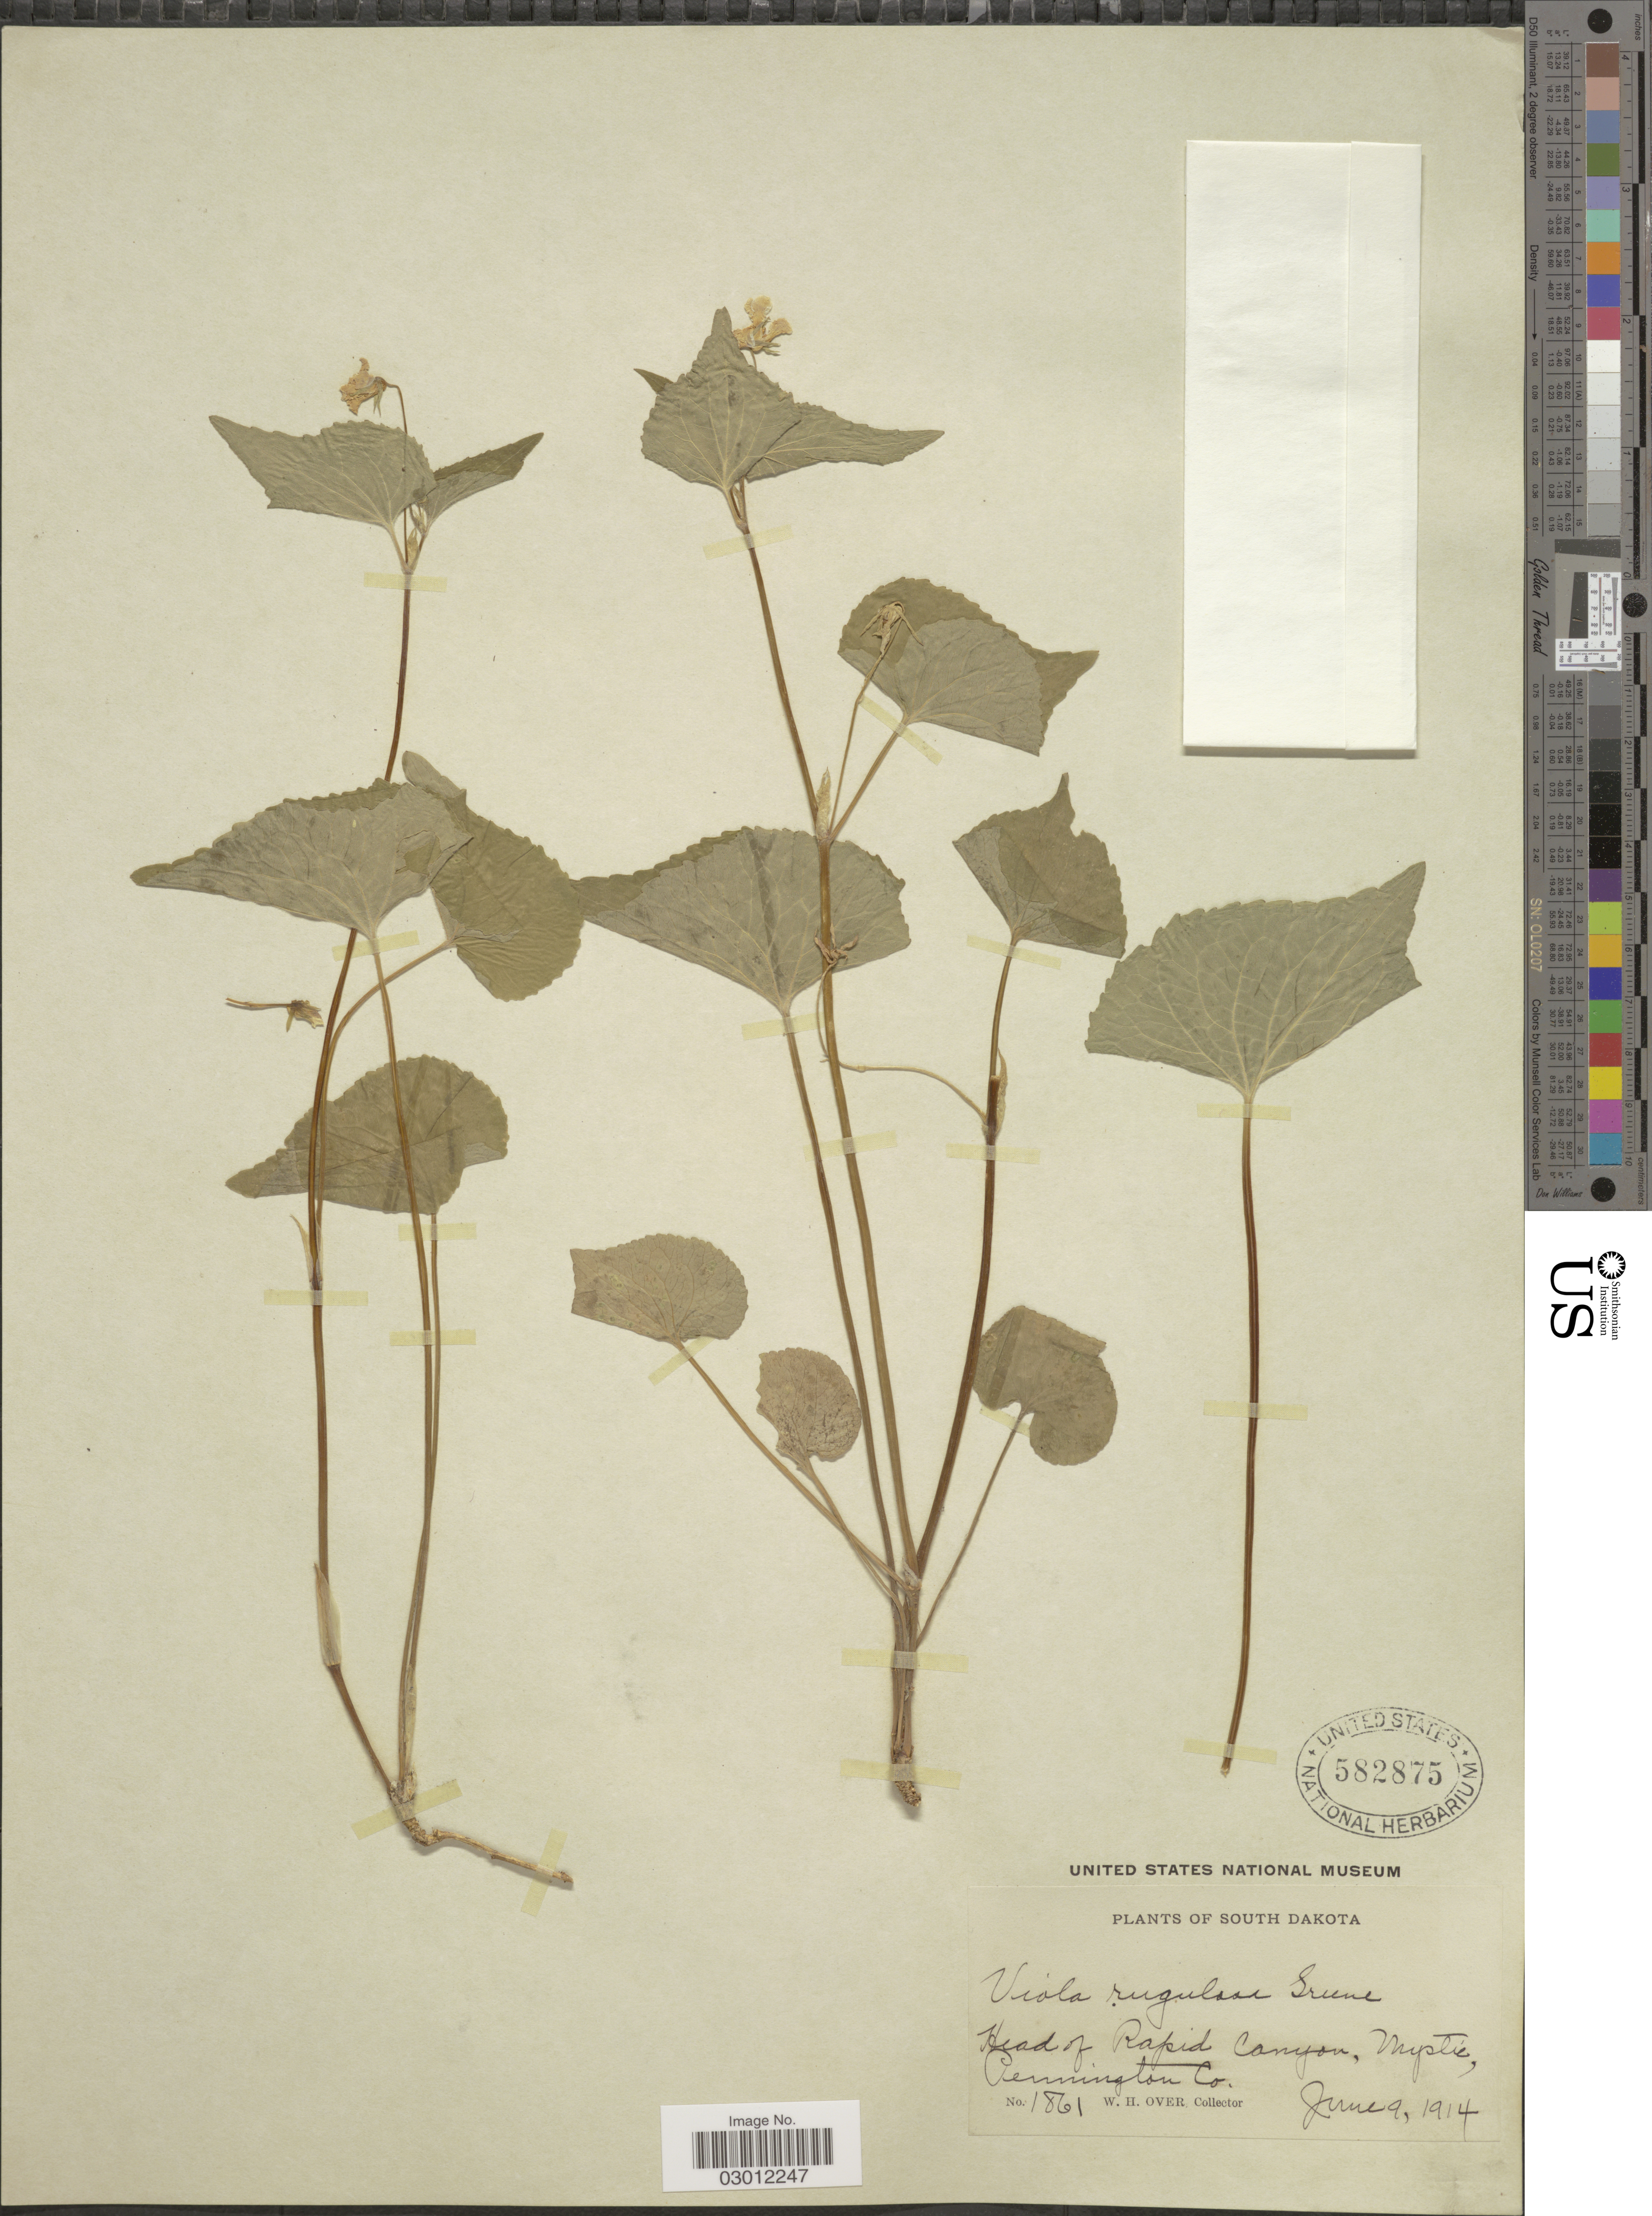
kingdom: Plantae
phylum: Tracheophyta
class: Magnoliopsida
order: Malpighiales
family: Violaceae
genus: Viola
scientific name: Viola canadensis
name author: L.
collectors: W. Over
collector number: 1861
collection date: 1914-06-09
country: United States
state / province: South Dakota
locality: Head of Rapid Canyon, Mystic, Pennington Co.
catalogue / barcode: US 582875